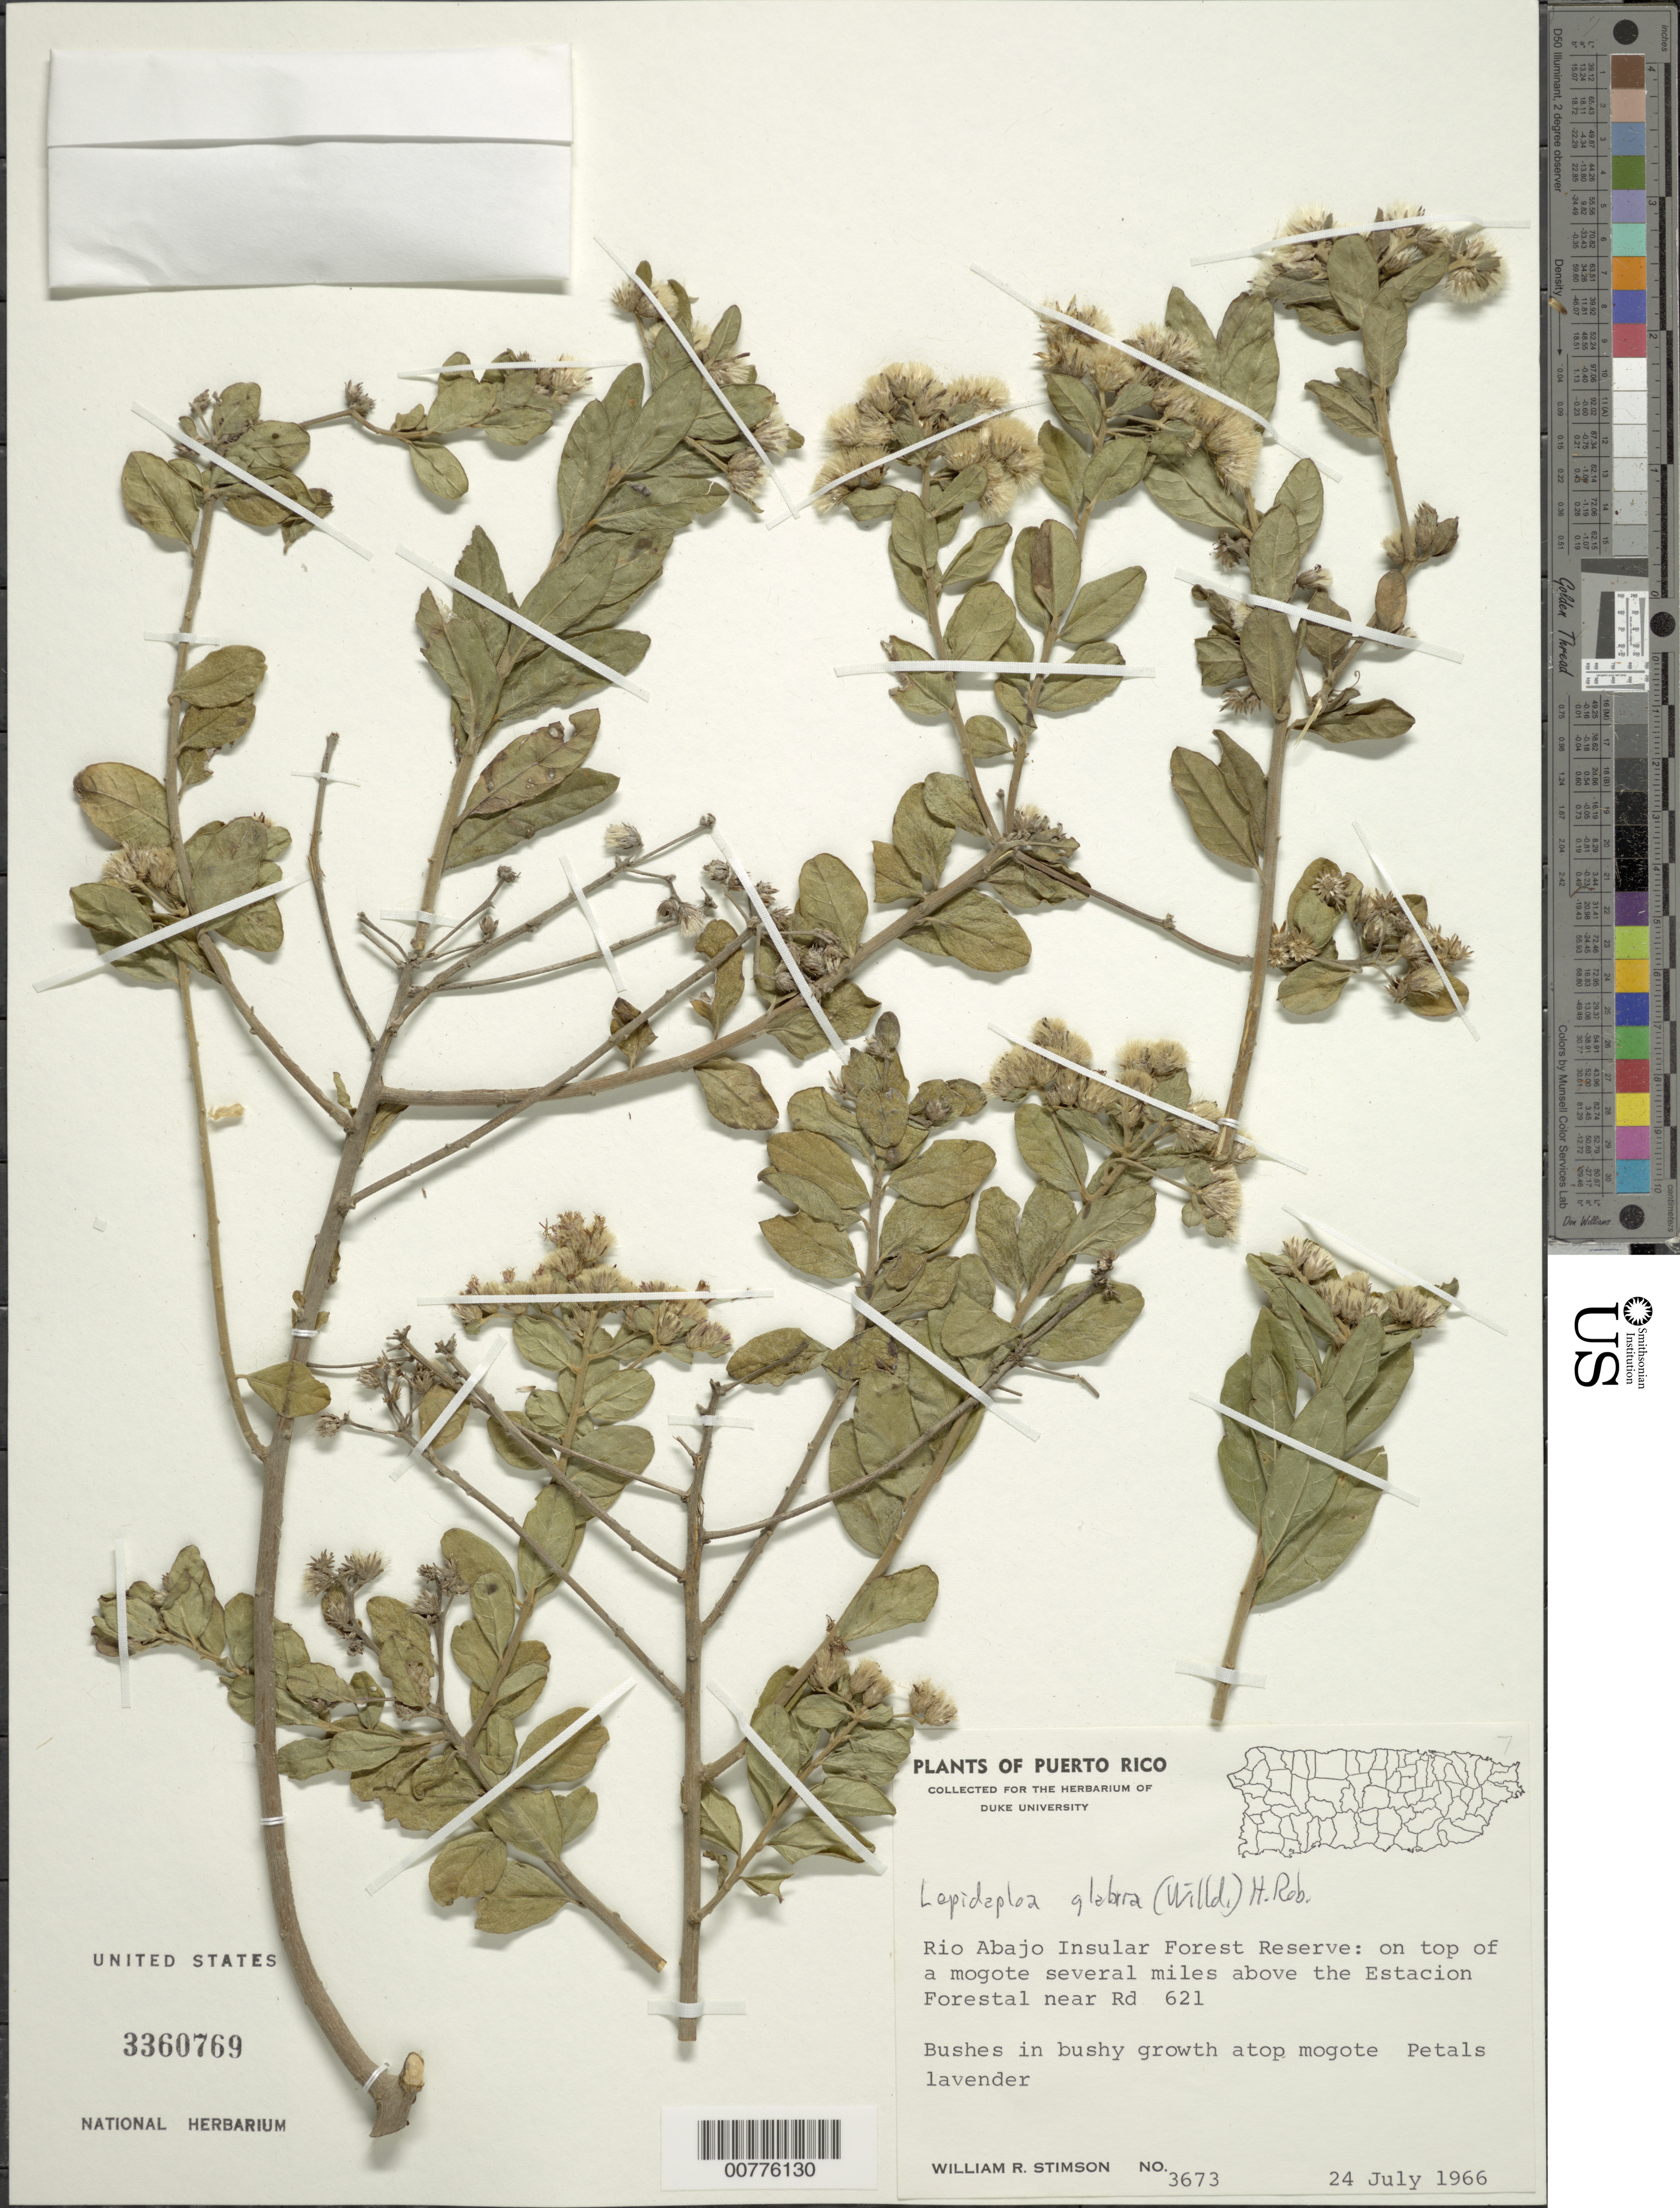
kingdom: Plantae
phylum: Tracheophyta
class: Magnoliopsida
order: Asterales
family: Asteraceae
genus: Lepidaploa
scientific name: Lepidaploa glabra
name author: (Willd.) H. Rob.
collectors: W. R. Stimson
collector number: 3673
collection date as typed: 24 Jul 1966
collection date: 1966-07-24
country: Puerto Rico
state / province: Arecibo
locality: Río Abajo Insular Forest Reserve: on top of a mogote several miles above the Estacion Forestal near Rd 621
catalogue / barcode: US 3360769